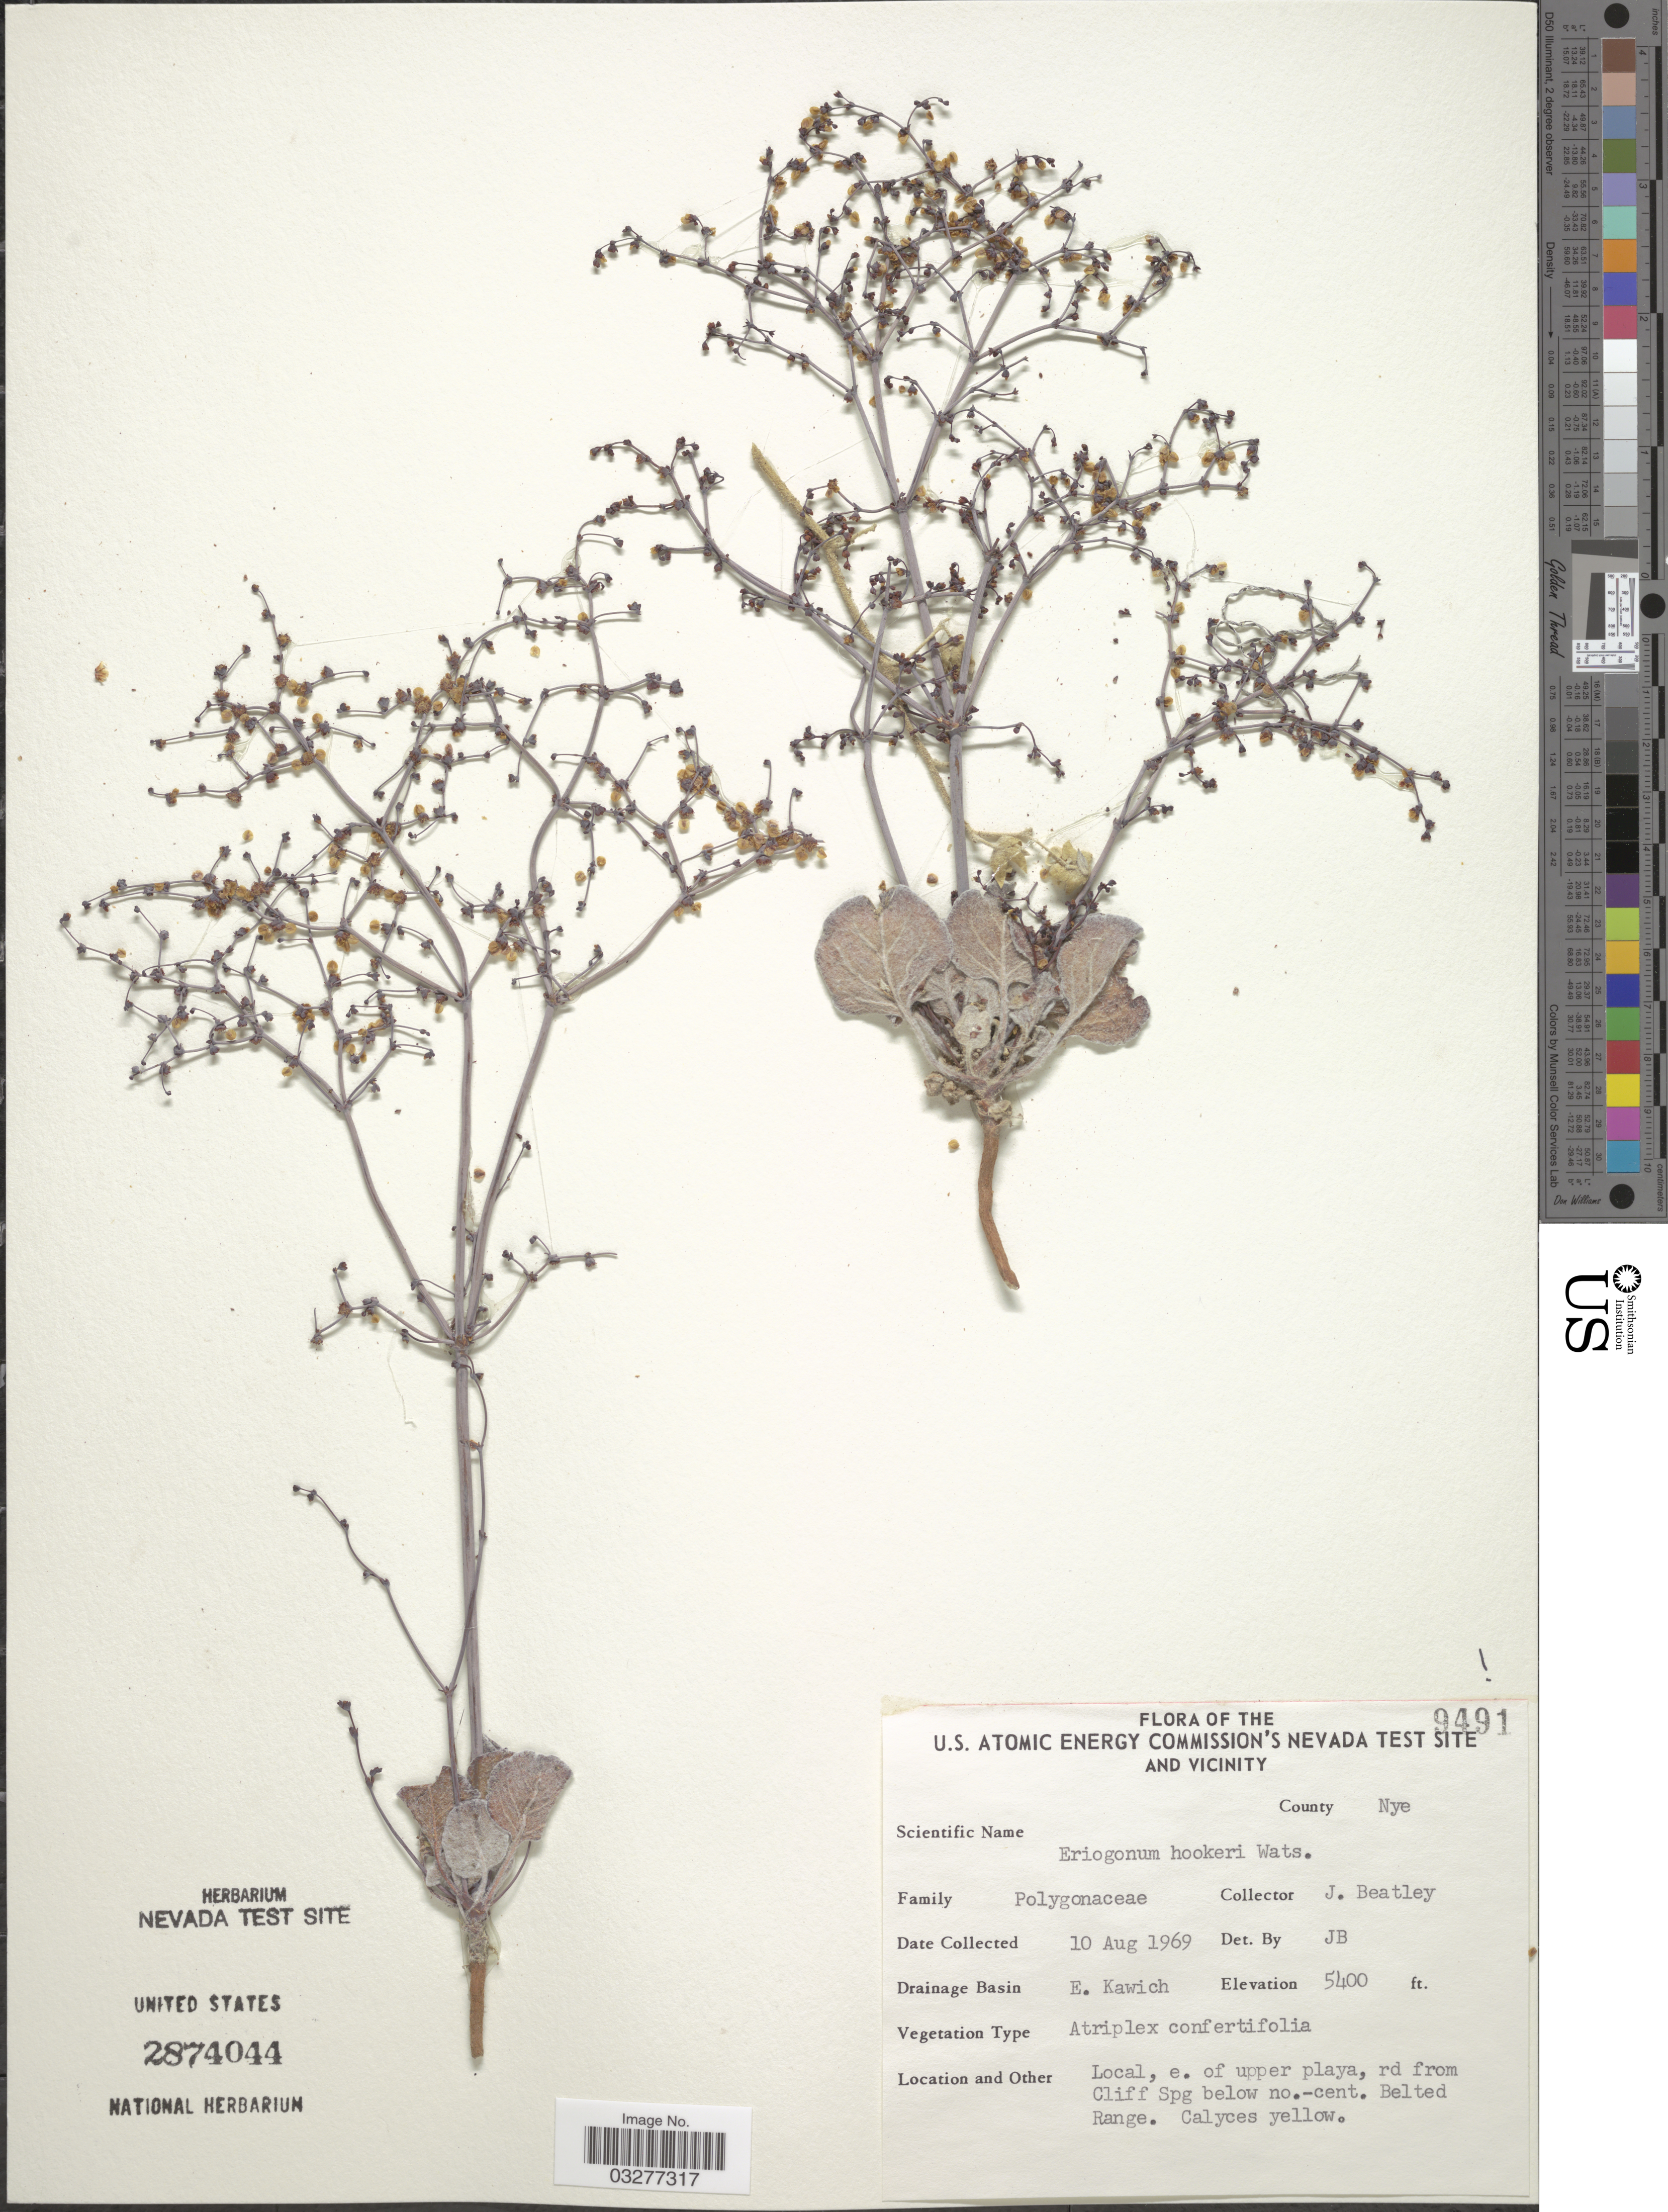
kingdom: Plantae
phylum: Tracheophyta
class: Magnoliopsida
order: Caryophyllales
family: Polygonaceae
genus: Eriogonum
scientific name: Eriogonum hookeri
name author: S. Watson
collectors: J. C. Beatley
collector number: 9491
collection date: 1969-08-10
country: United States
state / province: Nevada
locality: U. S. Atomic Energy Commission's Nevada Test Site and Vicinity. County Nye. Drainage Basin E. Kawich. E. of upper playa, rd from Cliff Spg below no.-cent. Belted Range.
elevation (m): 1646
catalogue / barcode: US 2874044